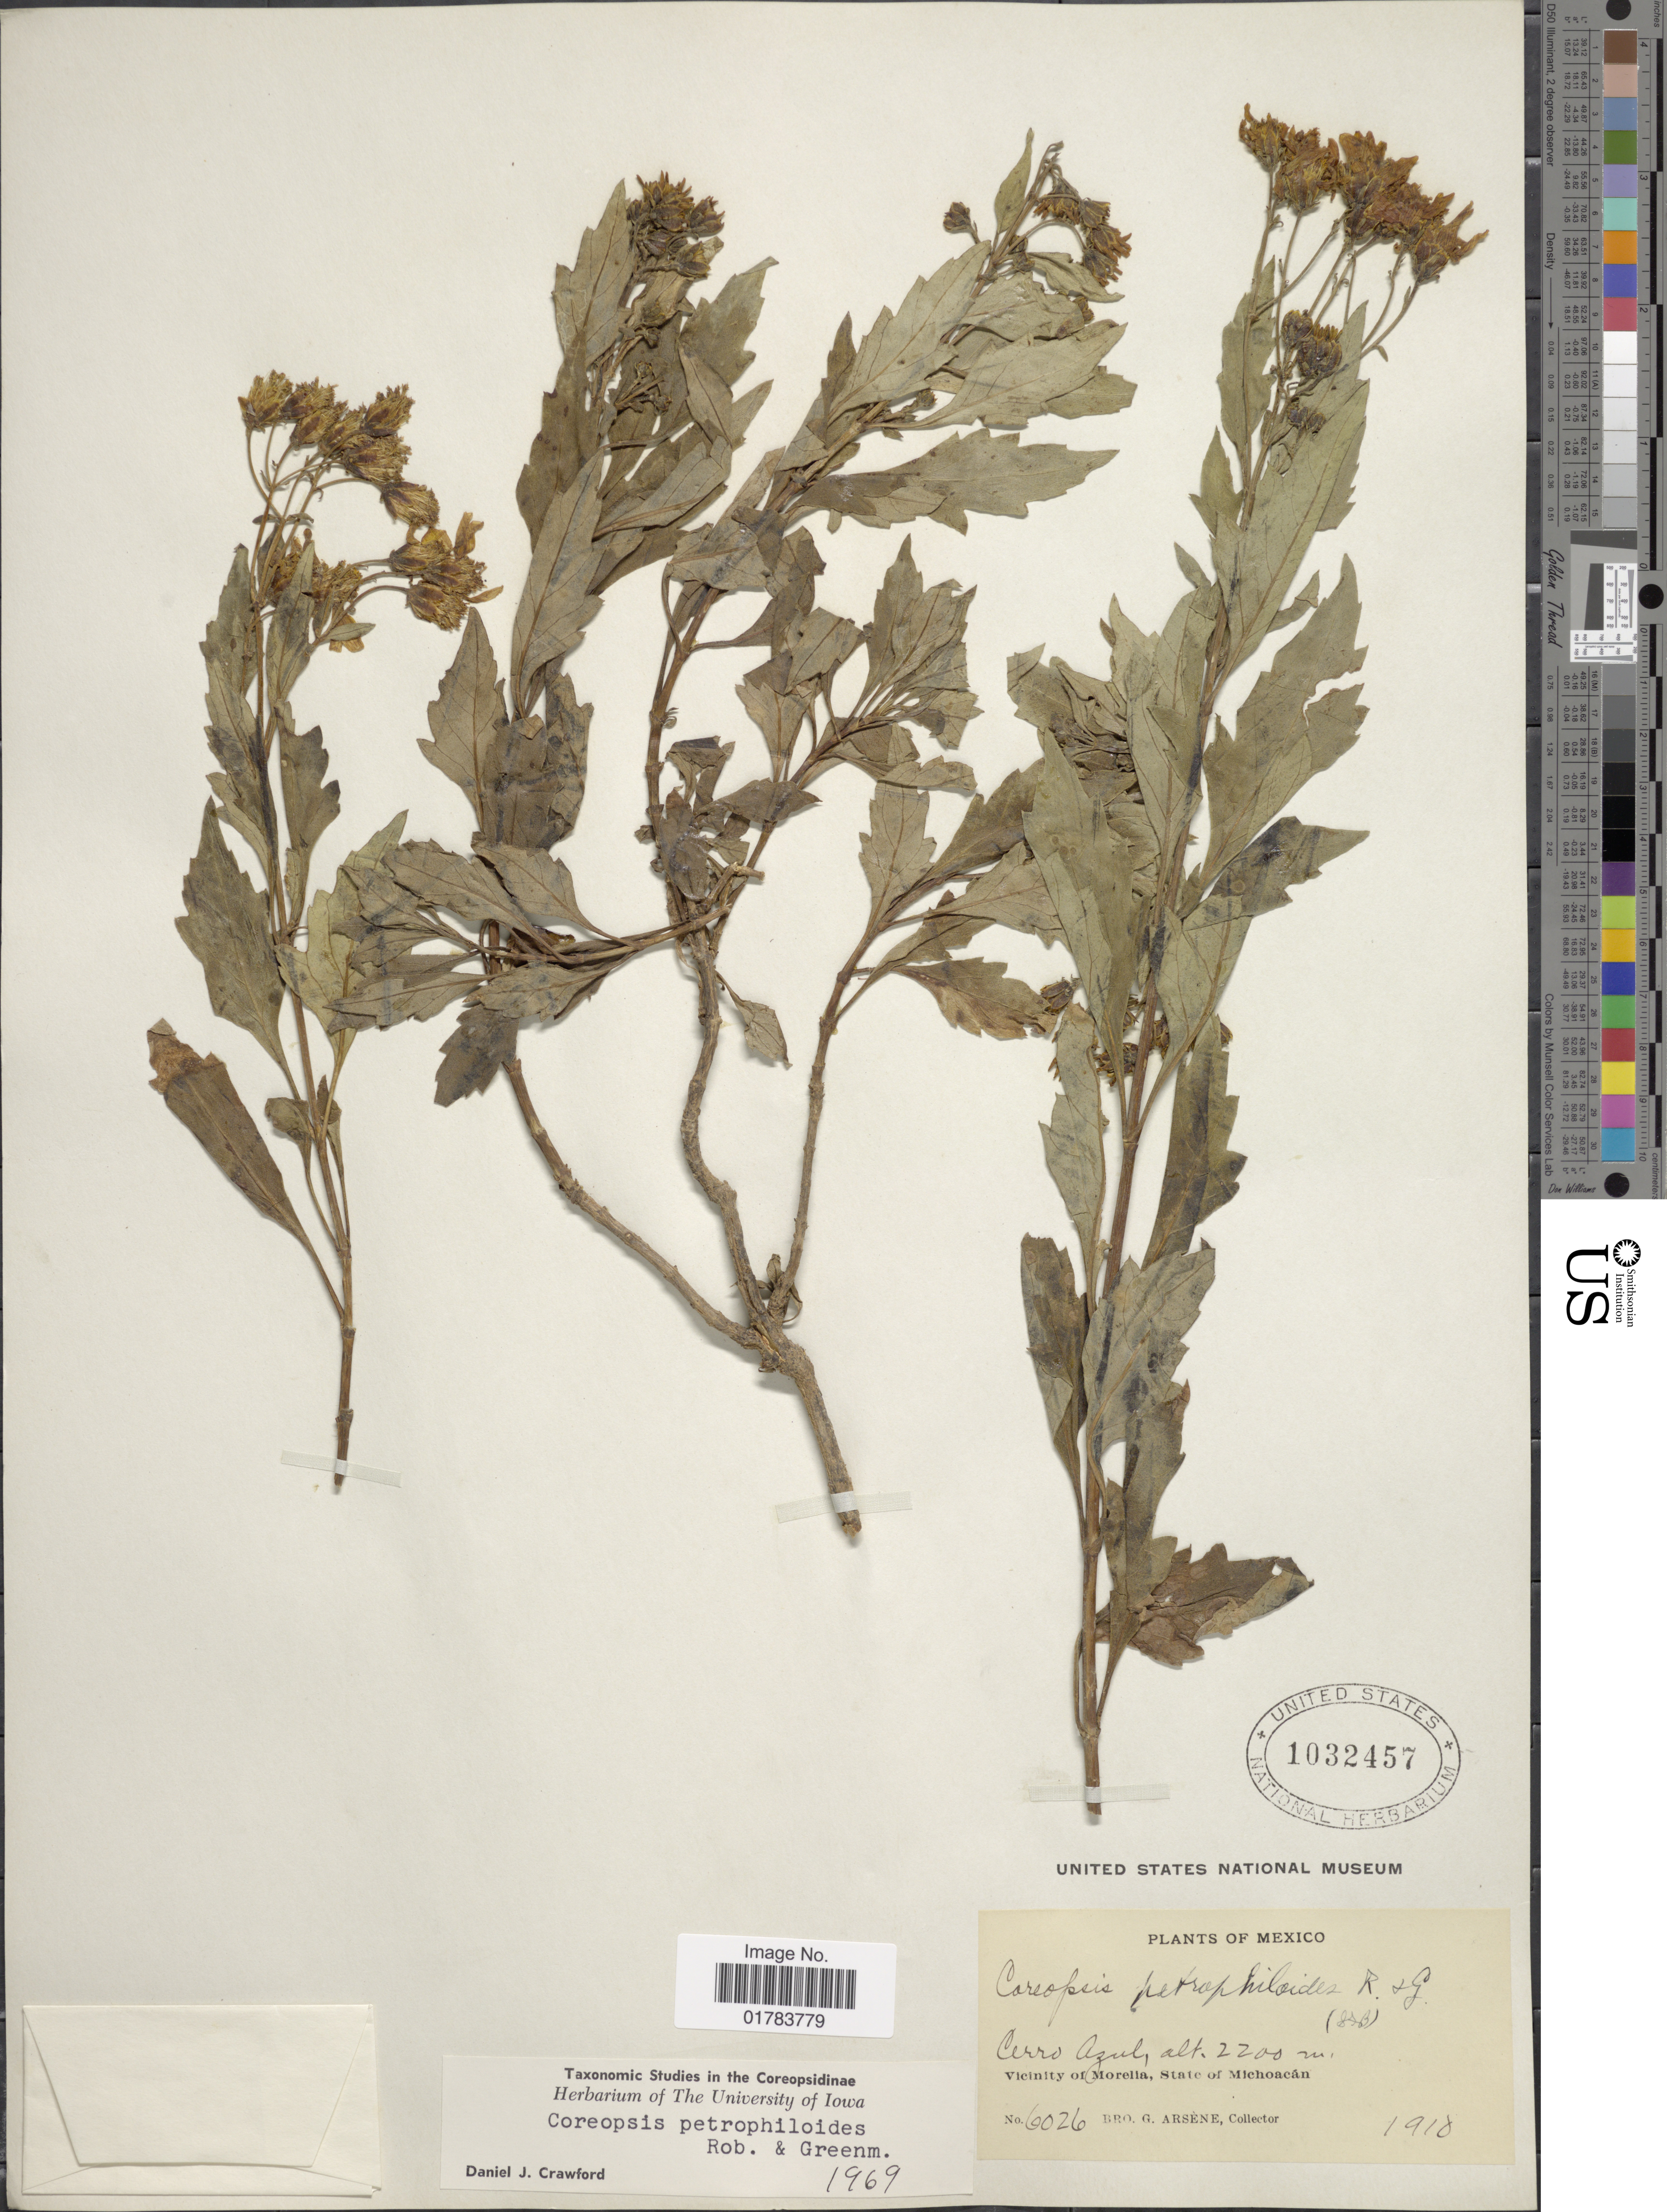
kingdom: Plantae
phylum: Tracheophyta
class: Magnoliopsida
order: Asterales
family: Asteraceae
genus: Coreopsis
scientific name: Coreopsis petrophiloides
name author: B.L. Rob. & Greenm.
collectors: Bro. G. Arsène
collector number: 6026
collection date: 1910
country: Mexico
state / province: Michoacán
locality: Cerro Azul, Vicinity of Morelia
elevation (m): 2200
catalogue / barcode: US 1032457